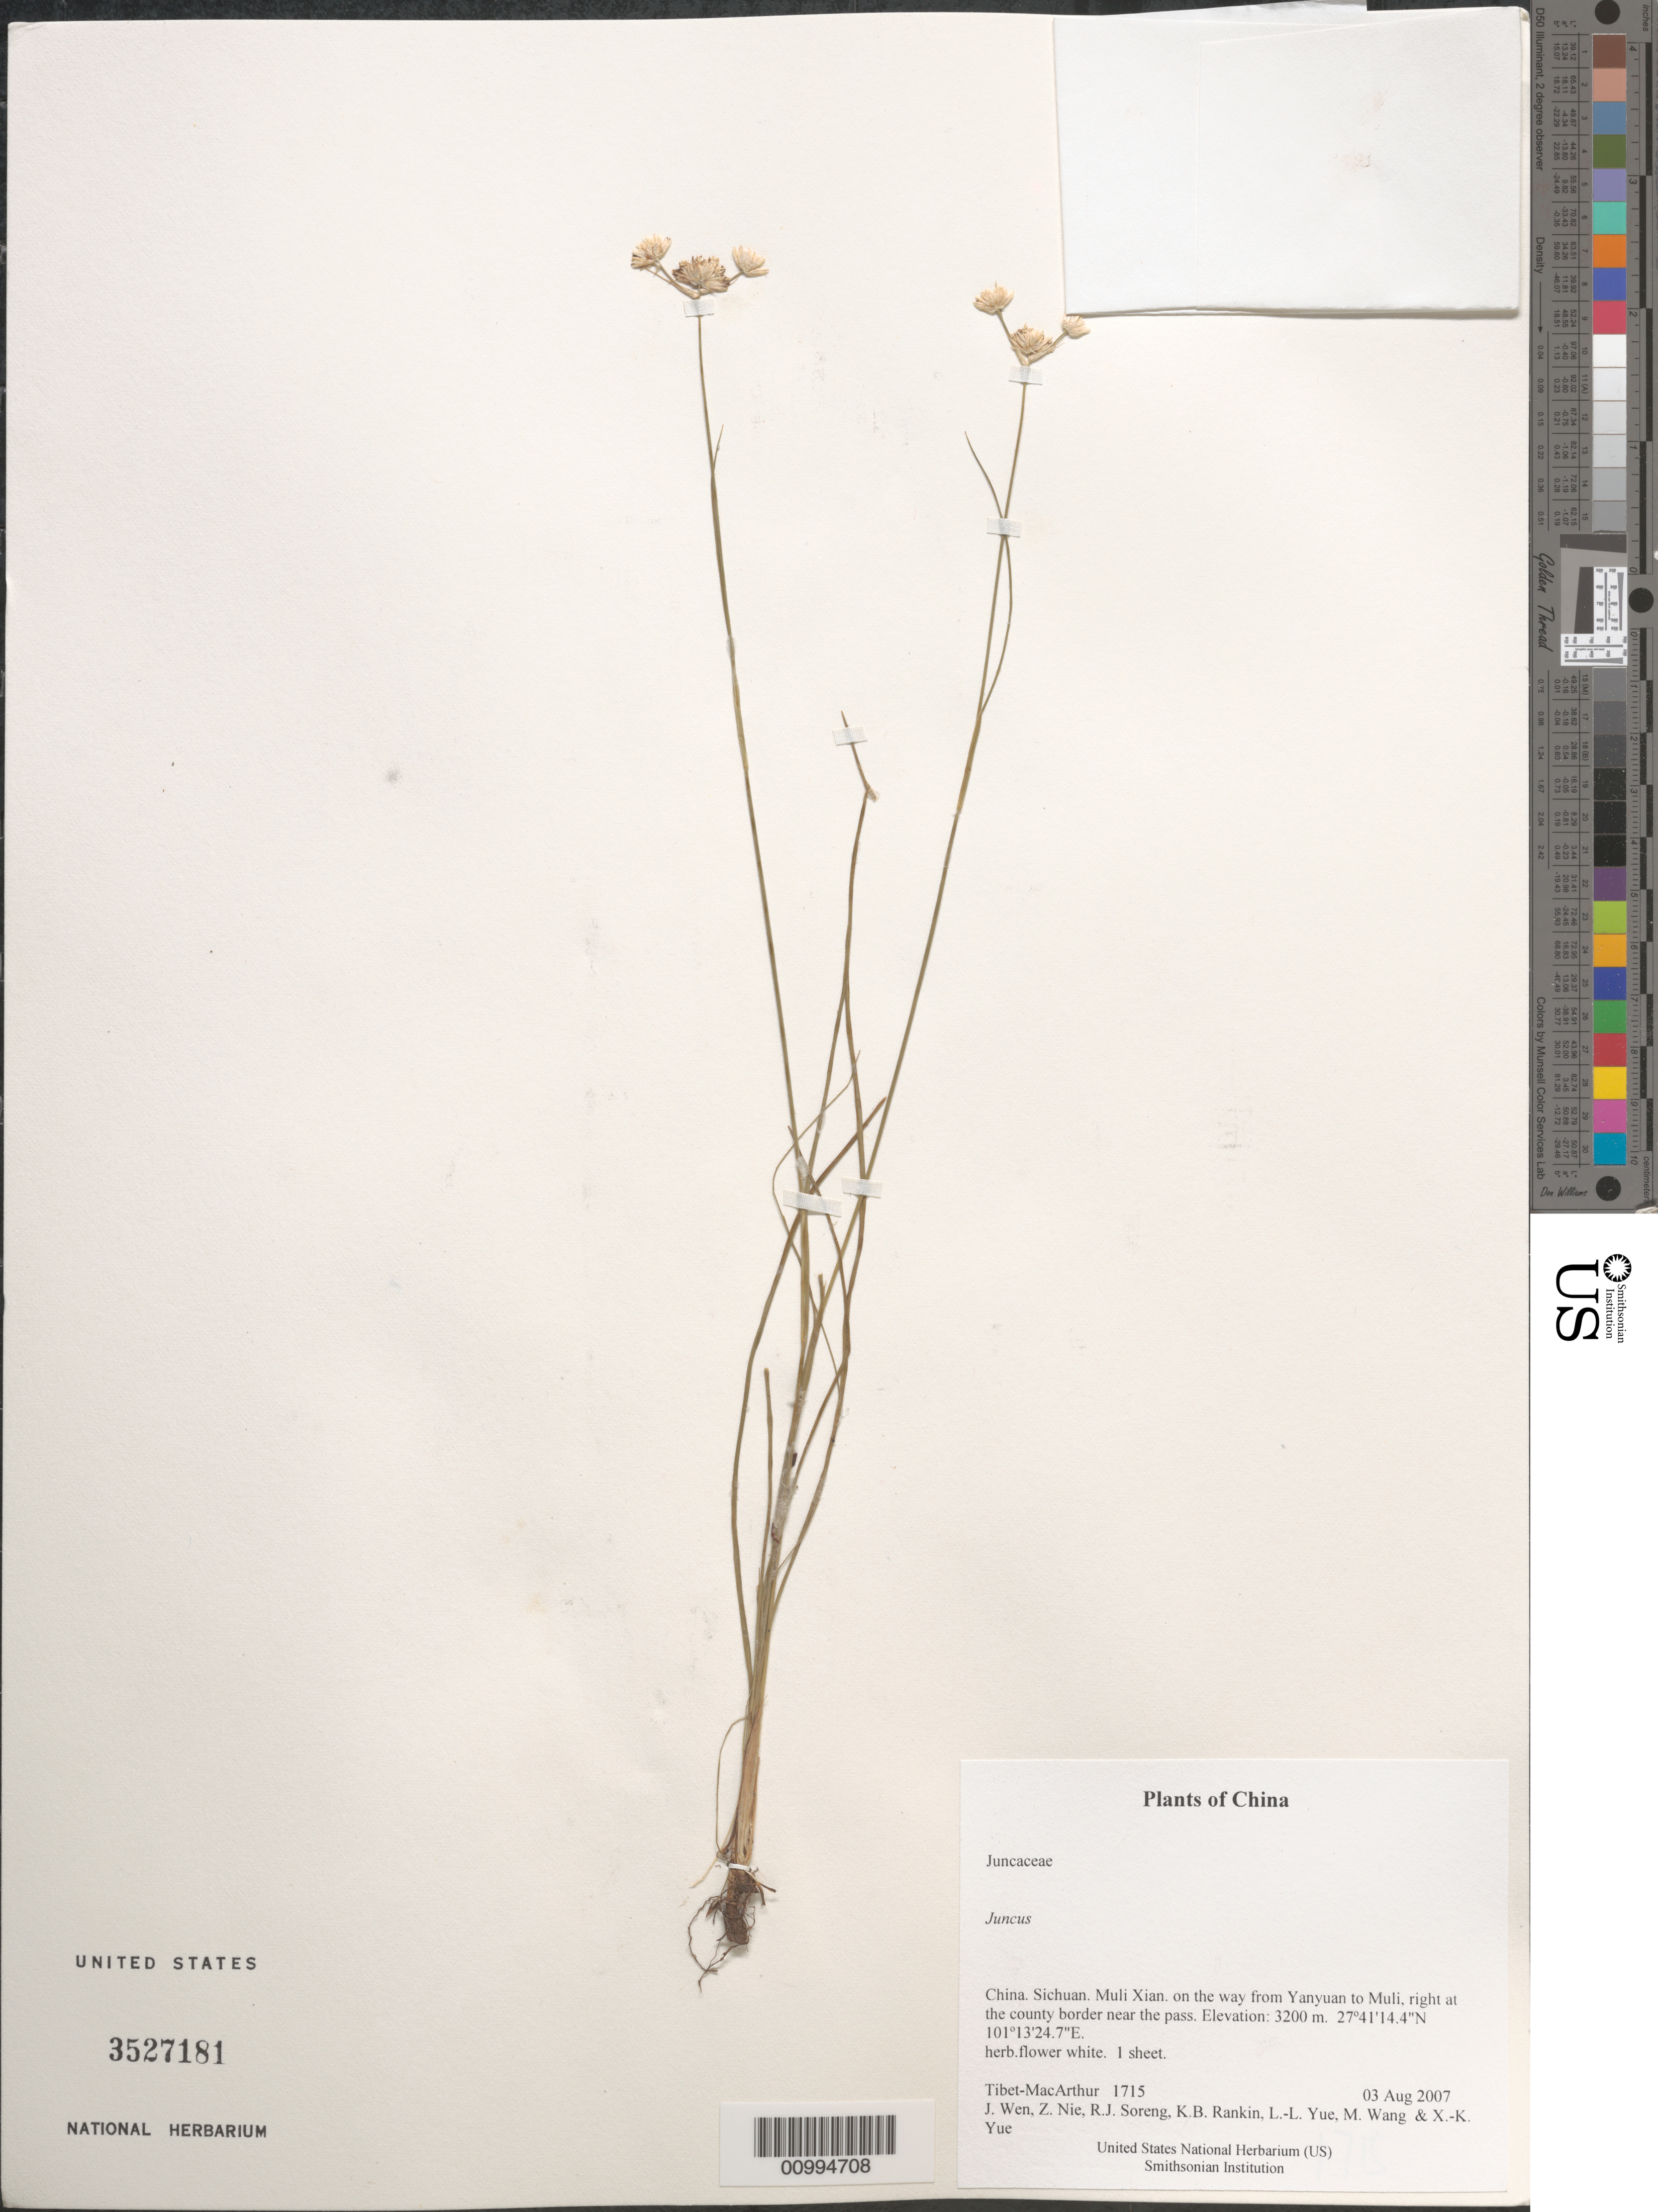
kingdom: Plantae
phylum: Tracheophyta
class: Liliopsida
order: Poales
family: Juncaceae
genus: Juncus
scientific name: Juncus sp.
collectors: Tibet-MacArthur, J. Wen, Z. Nie, R. J. Soreng, K. Rankin, L. Yue, M. Wang & X. Yue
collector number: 1715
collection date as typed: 03 Aug 2007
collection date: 2007-08-03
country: China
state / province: Sichuan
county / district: Muli Xian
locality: on the way from Yanyuan to Muli, right at the county border near the pass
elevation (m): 3200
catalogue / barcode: US 3527181